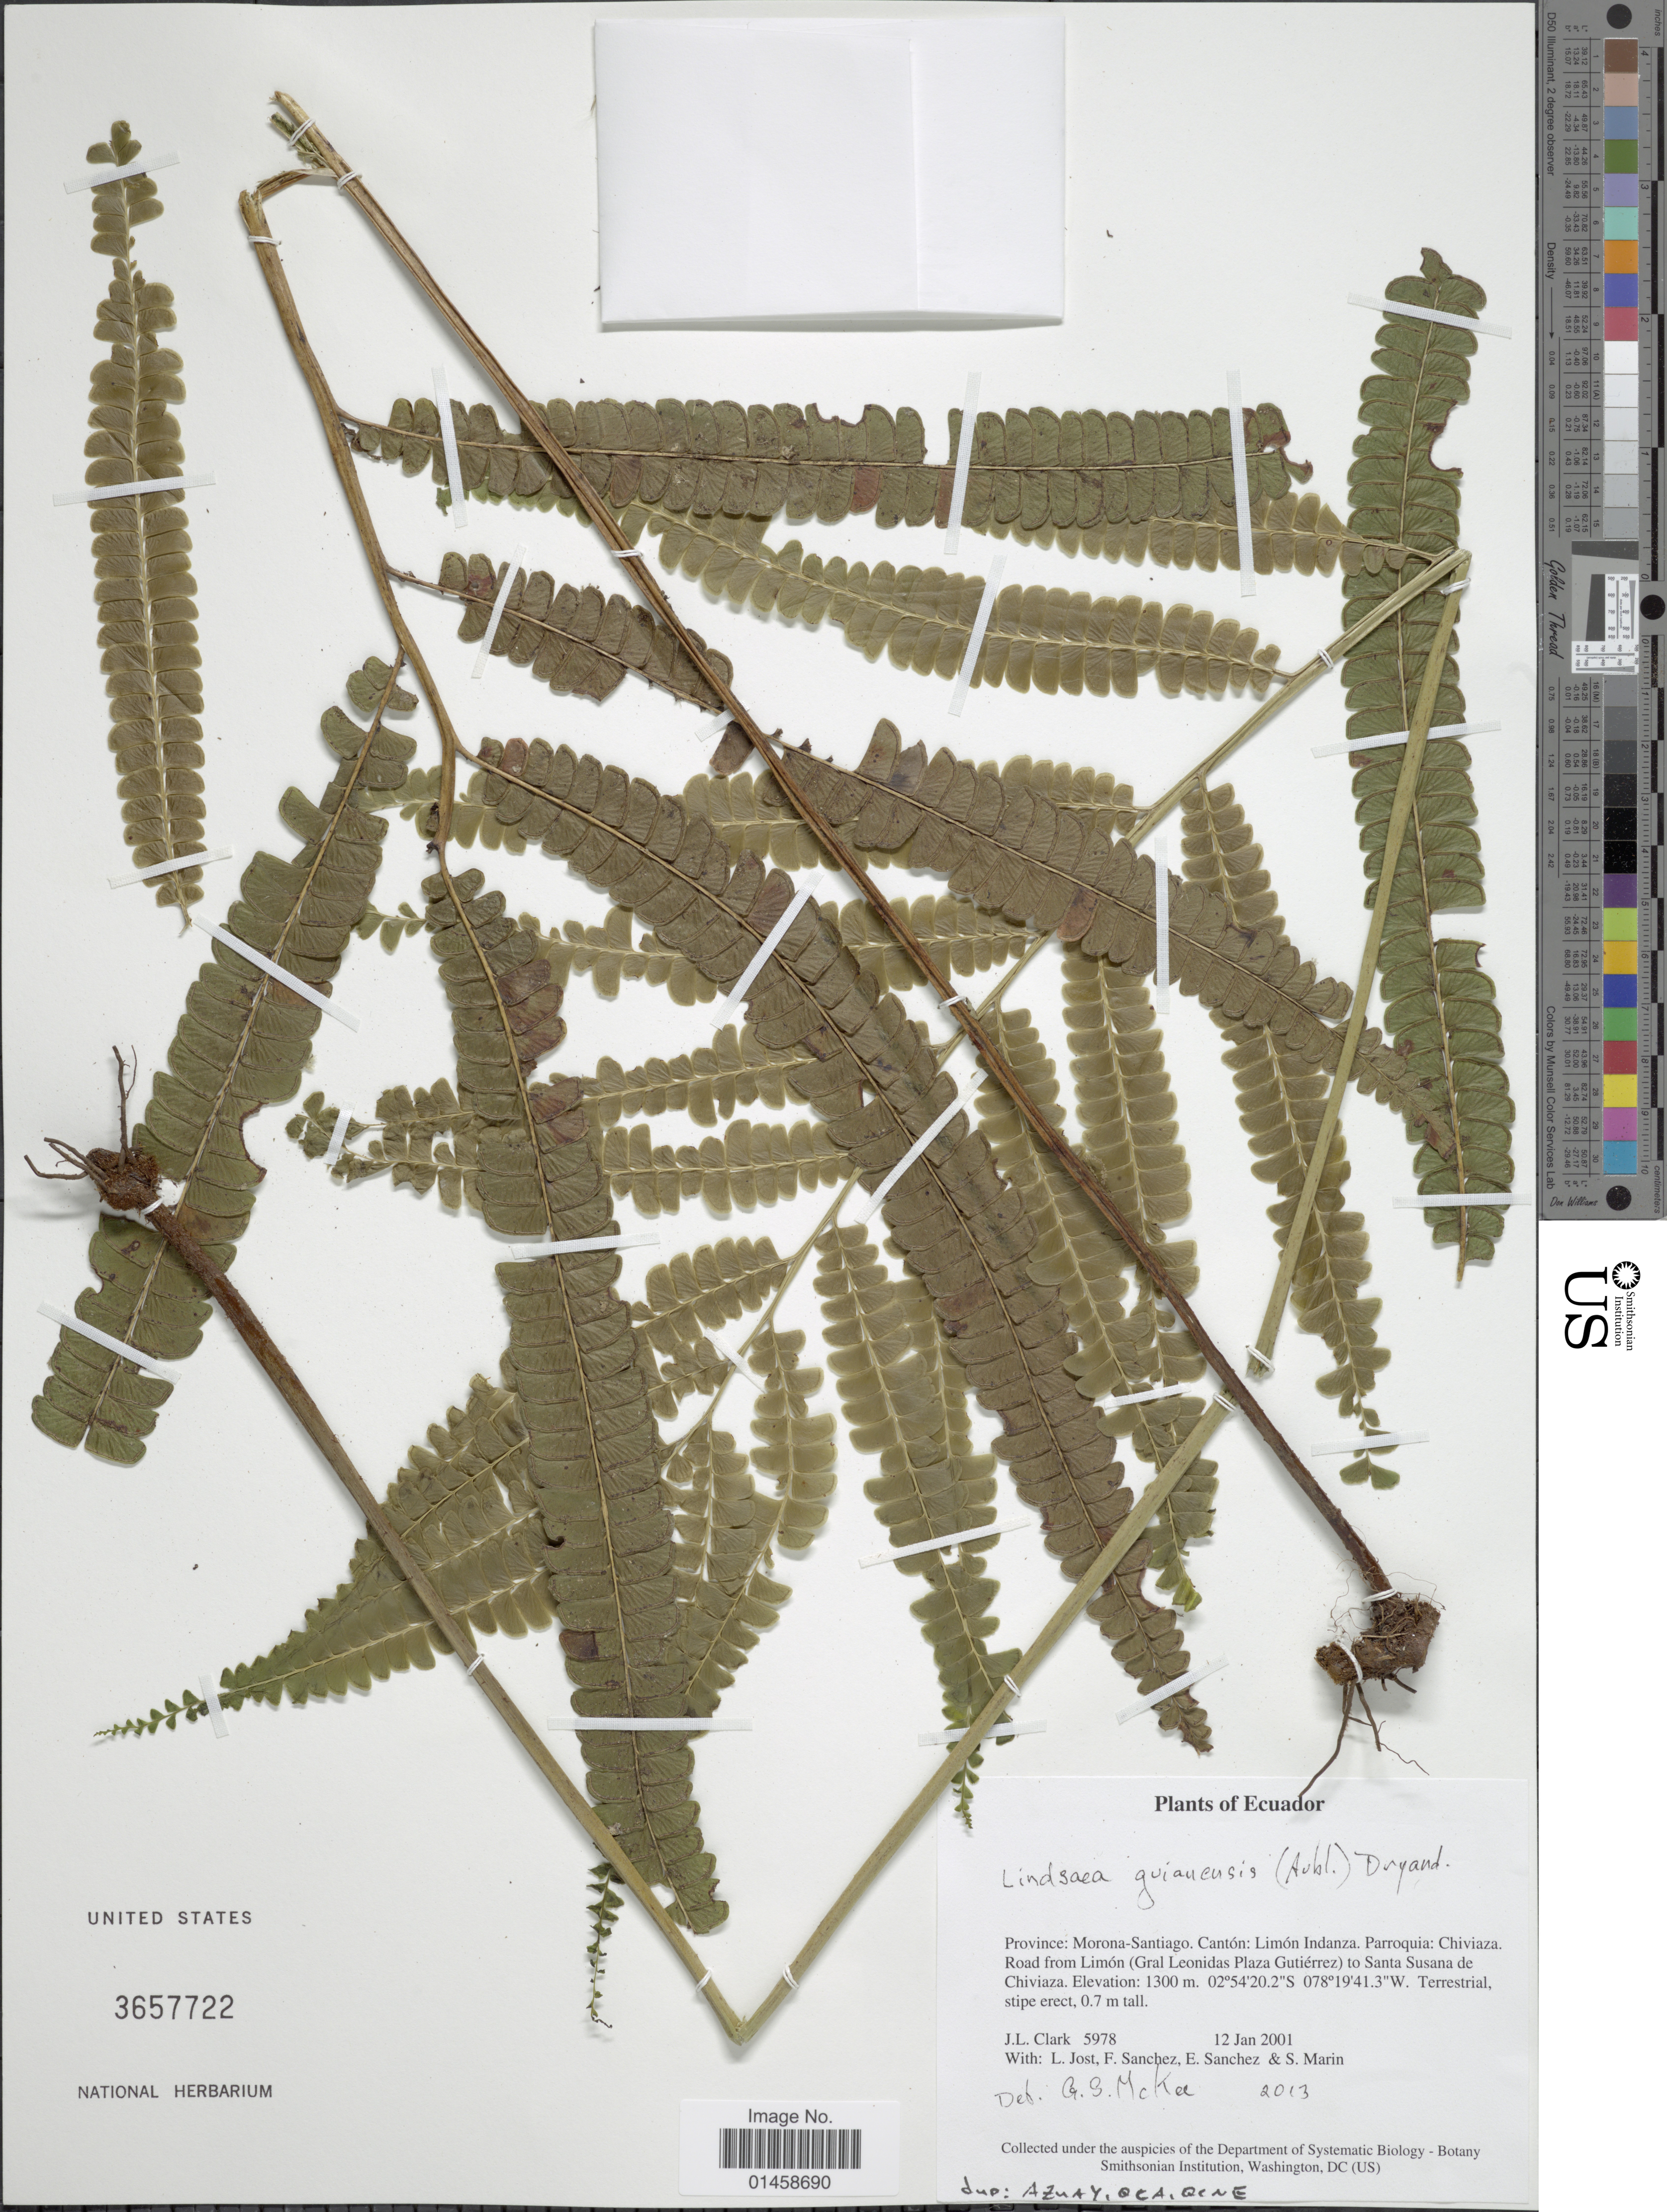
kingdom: Plantae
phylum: Tracheophyta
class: Polypodiopsida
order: Polypodiales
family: Lindsaeaceae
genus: Lindsaea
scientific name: Lindsaea guianensis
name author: (Aubl.) Dryand.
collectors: J. L. Clark, L. Jost, F. Sanchez, E. Sanchez & S. Martin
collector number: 5978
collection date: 2001-01-12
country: Ecuador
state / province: Morona-Santiago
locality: Cantón: Limón Indanza, Parroquia: Chiviaza, Road from Limón (Gral Leonidas Plaza Gutiérrez) to Santa Susana de Chiviaza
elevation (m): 1300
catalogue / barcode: US 3657722